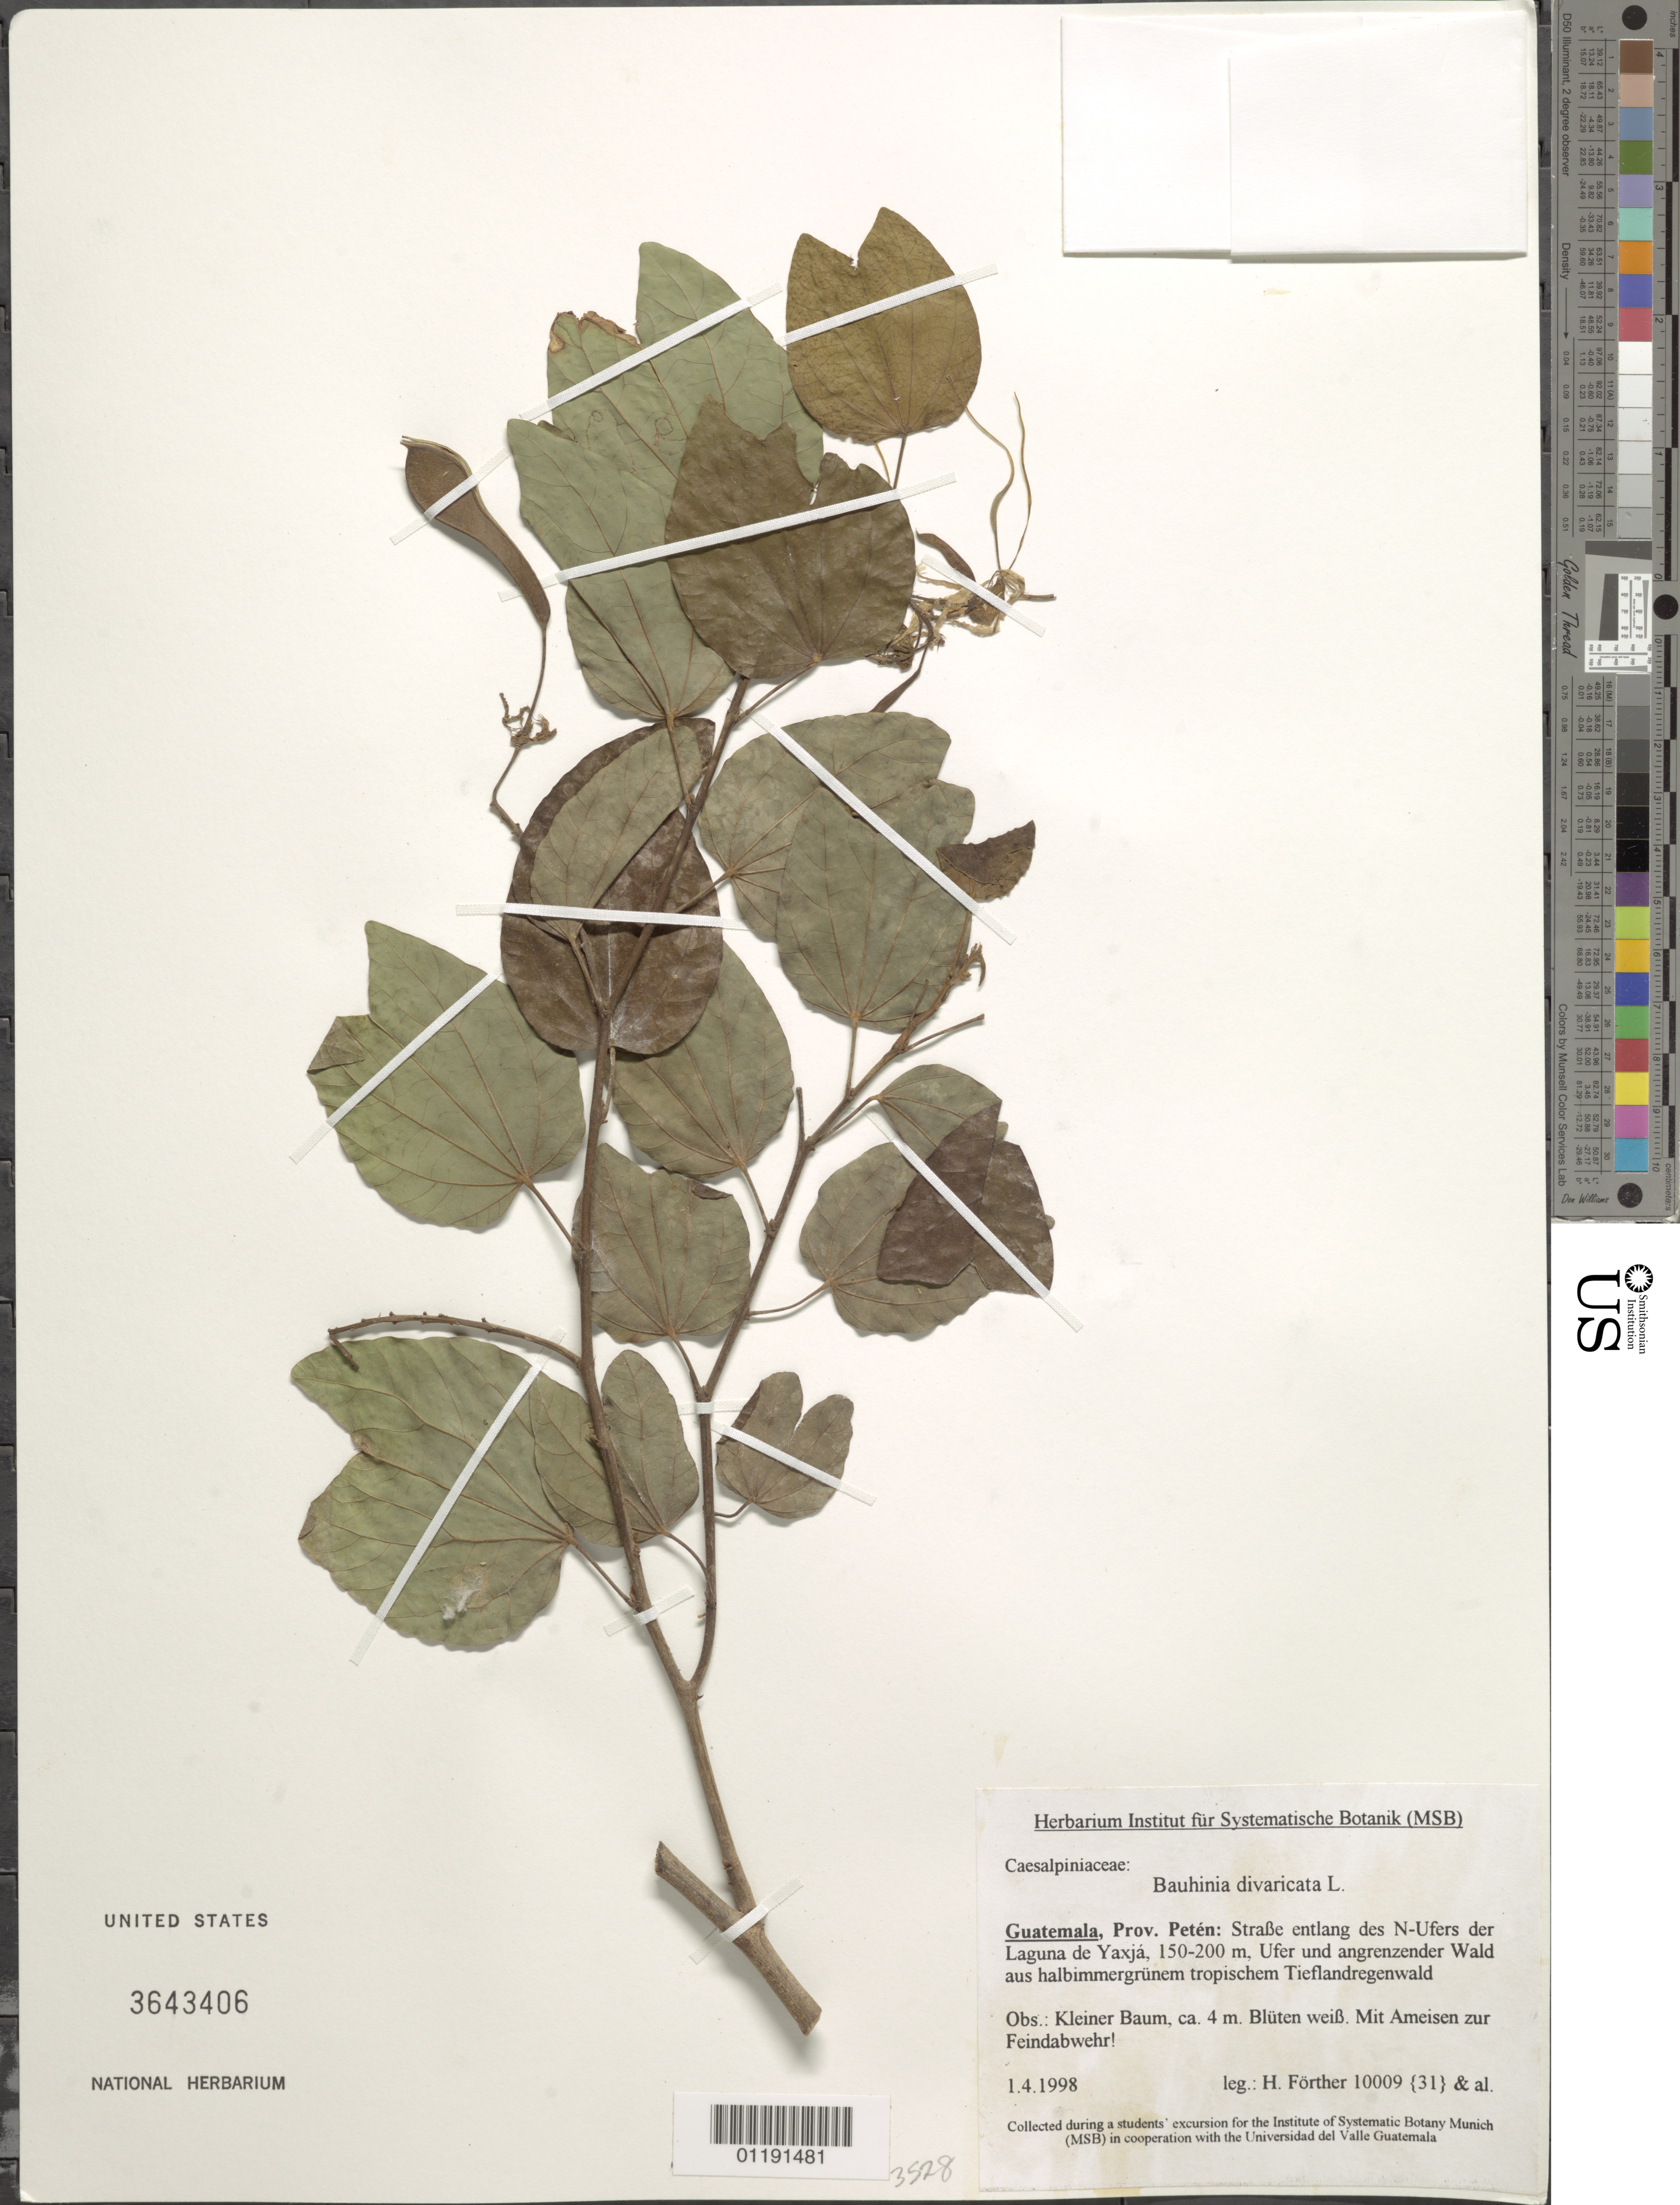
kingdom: Plantae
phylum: Tracheophyta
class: Magnoliopsida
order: Fabales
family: Fabaceae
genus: Bauhinia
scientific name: Bauhinia divaricata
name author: L.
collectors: H. Fôrther et al.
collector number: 10009 {31}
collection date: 1998-04-01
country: Guatemala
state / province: El Petén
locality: Road along the N shore's of the Laguna de Yaxjiá.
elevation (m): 150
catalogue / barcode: US 3643406